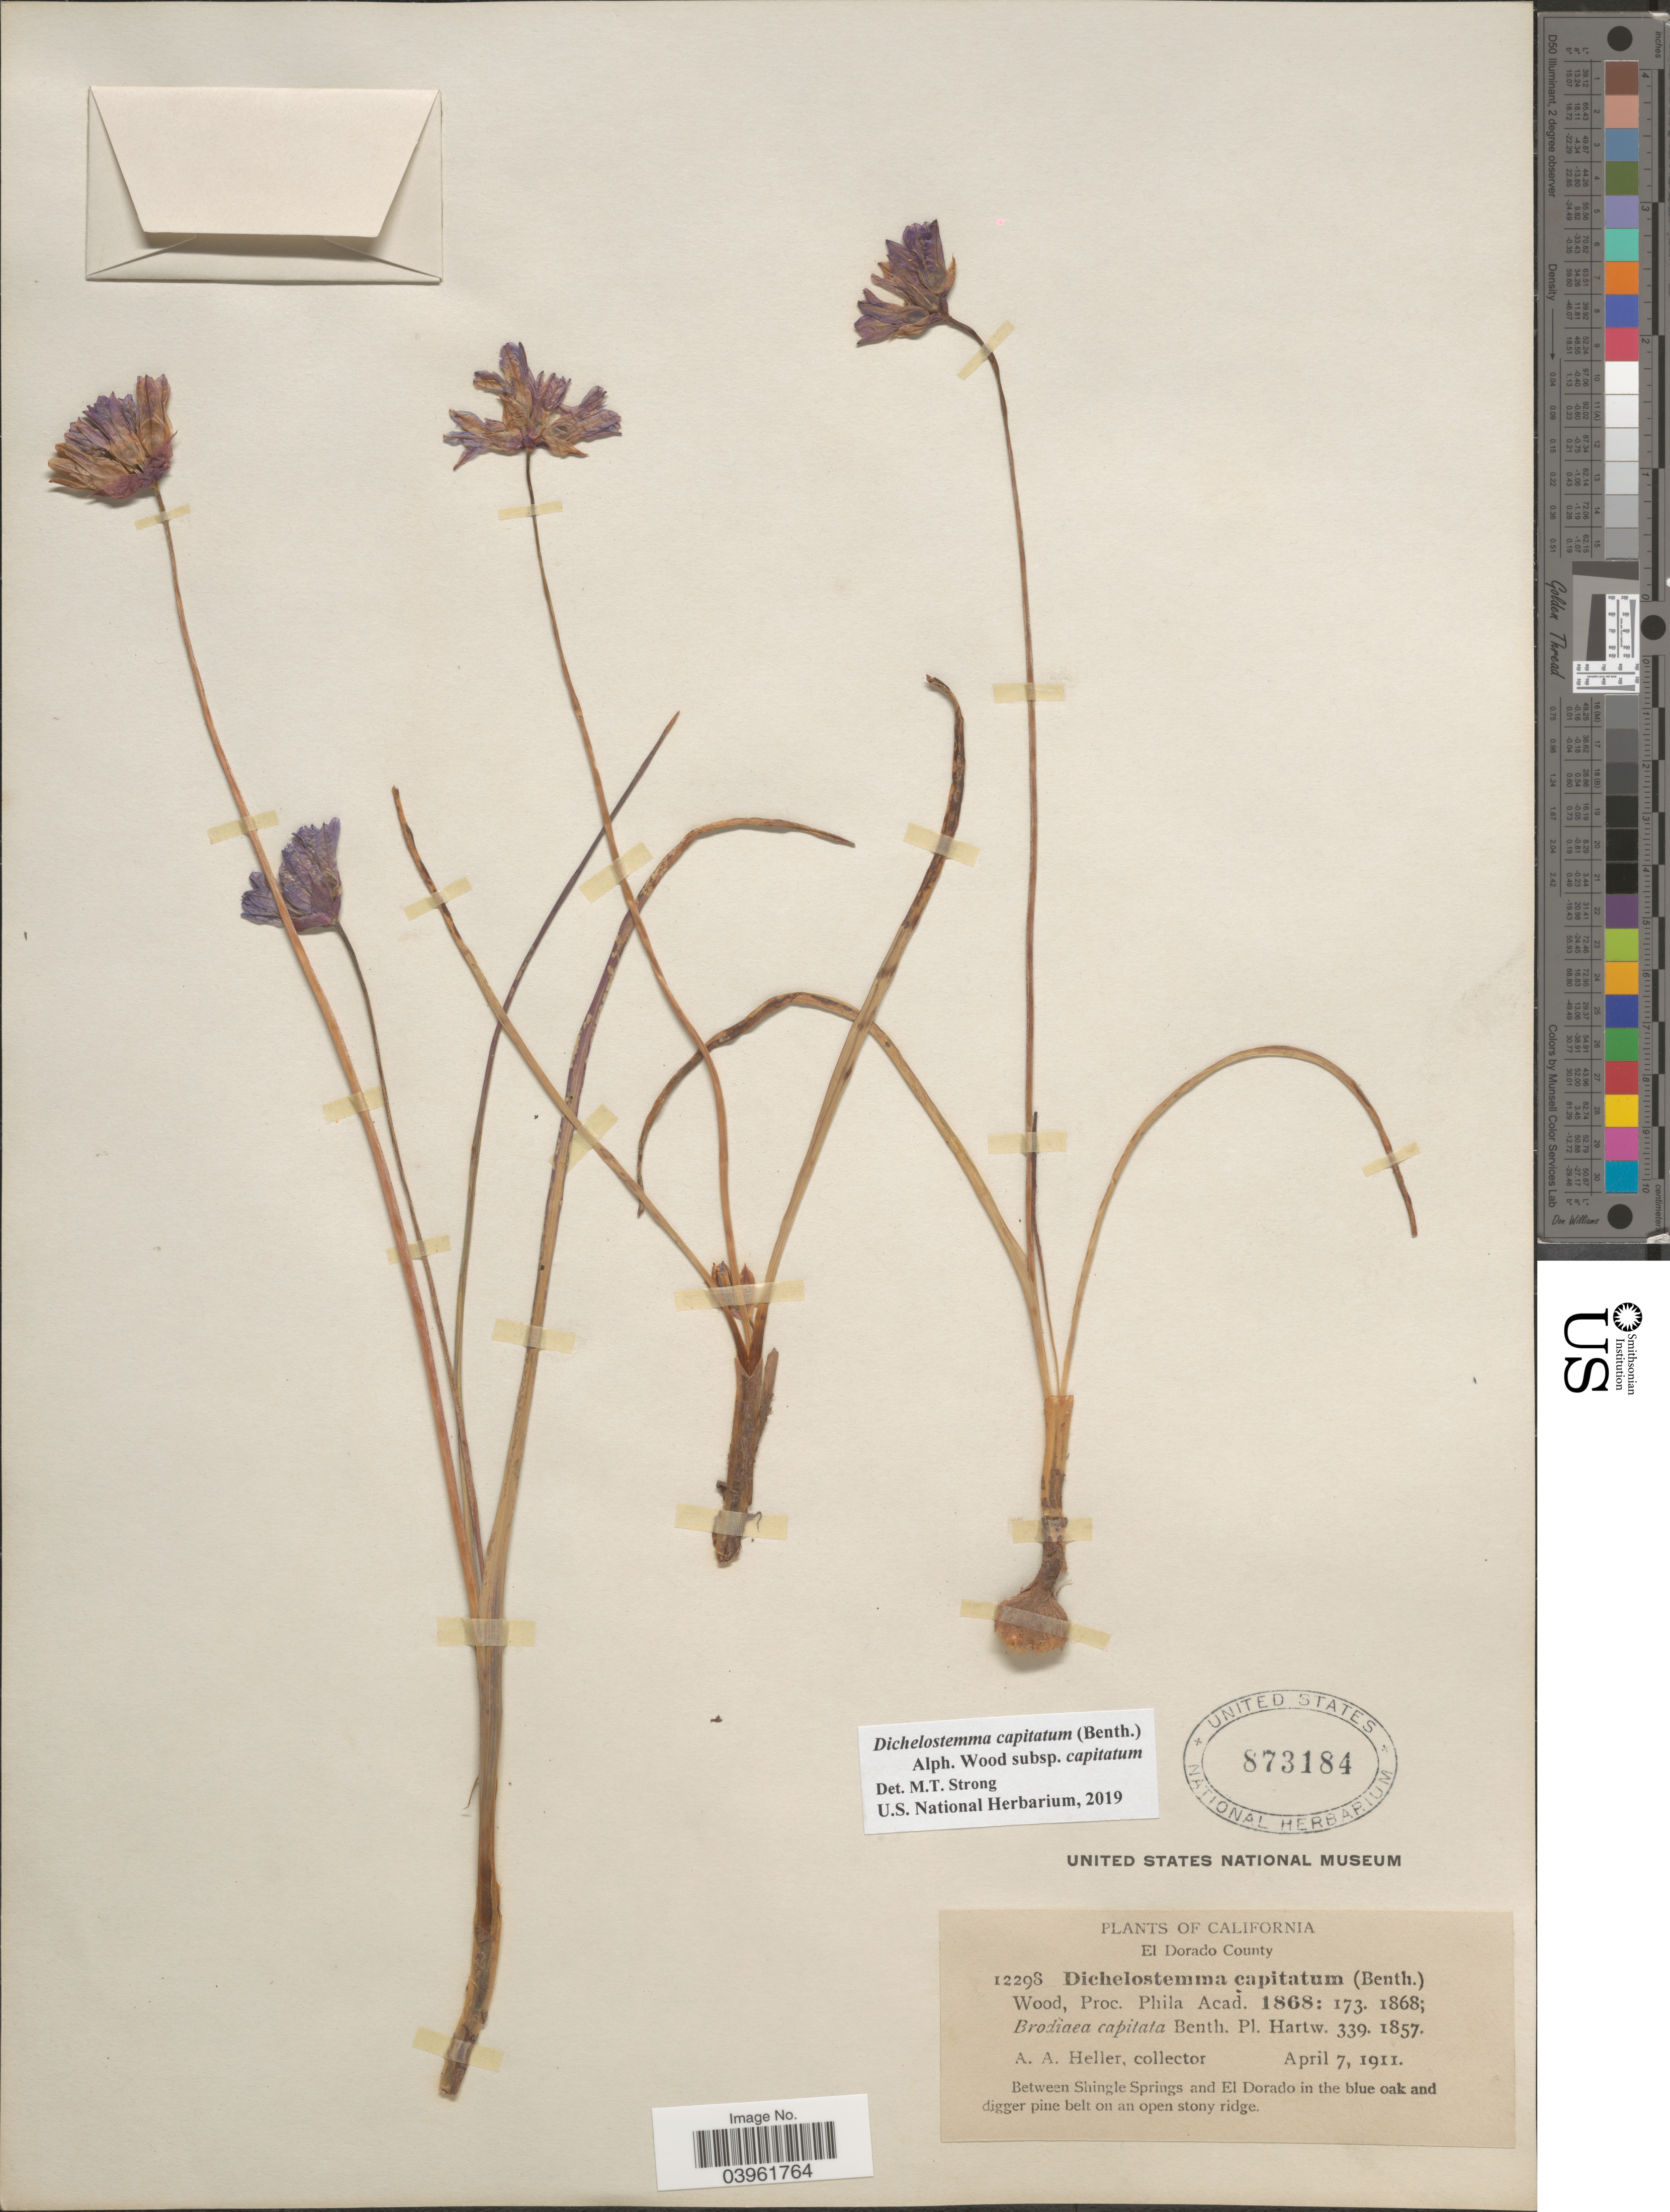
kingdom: Plantae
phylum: Tracheophyta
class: Liliopsida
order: Asparagales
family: Asparagaceae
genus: Dichelostemma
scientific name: Dichelostemma capitatum subsp. capitatum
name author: (Benth.) Alph. Wood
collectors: A. A. Heller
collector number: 12298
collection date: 1911-04-07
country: United States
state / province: California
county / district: El Dorado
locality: El Dorado County. Between Shingle Springs and El Dorado in the blue oak and digger pine belt on an open stony ridge.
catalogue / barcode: US 873184